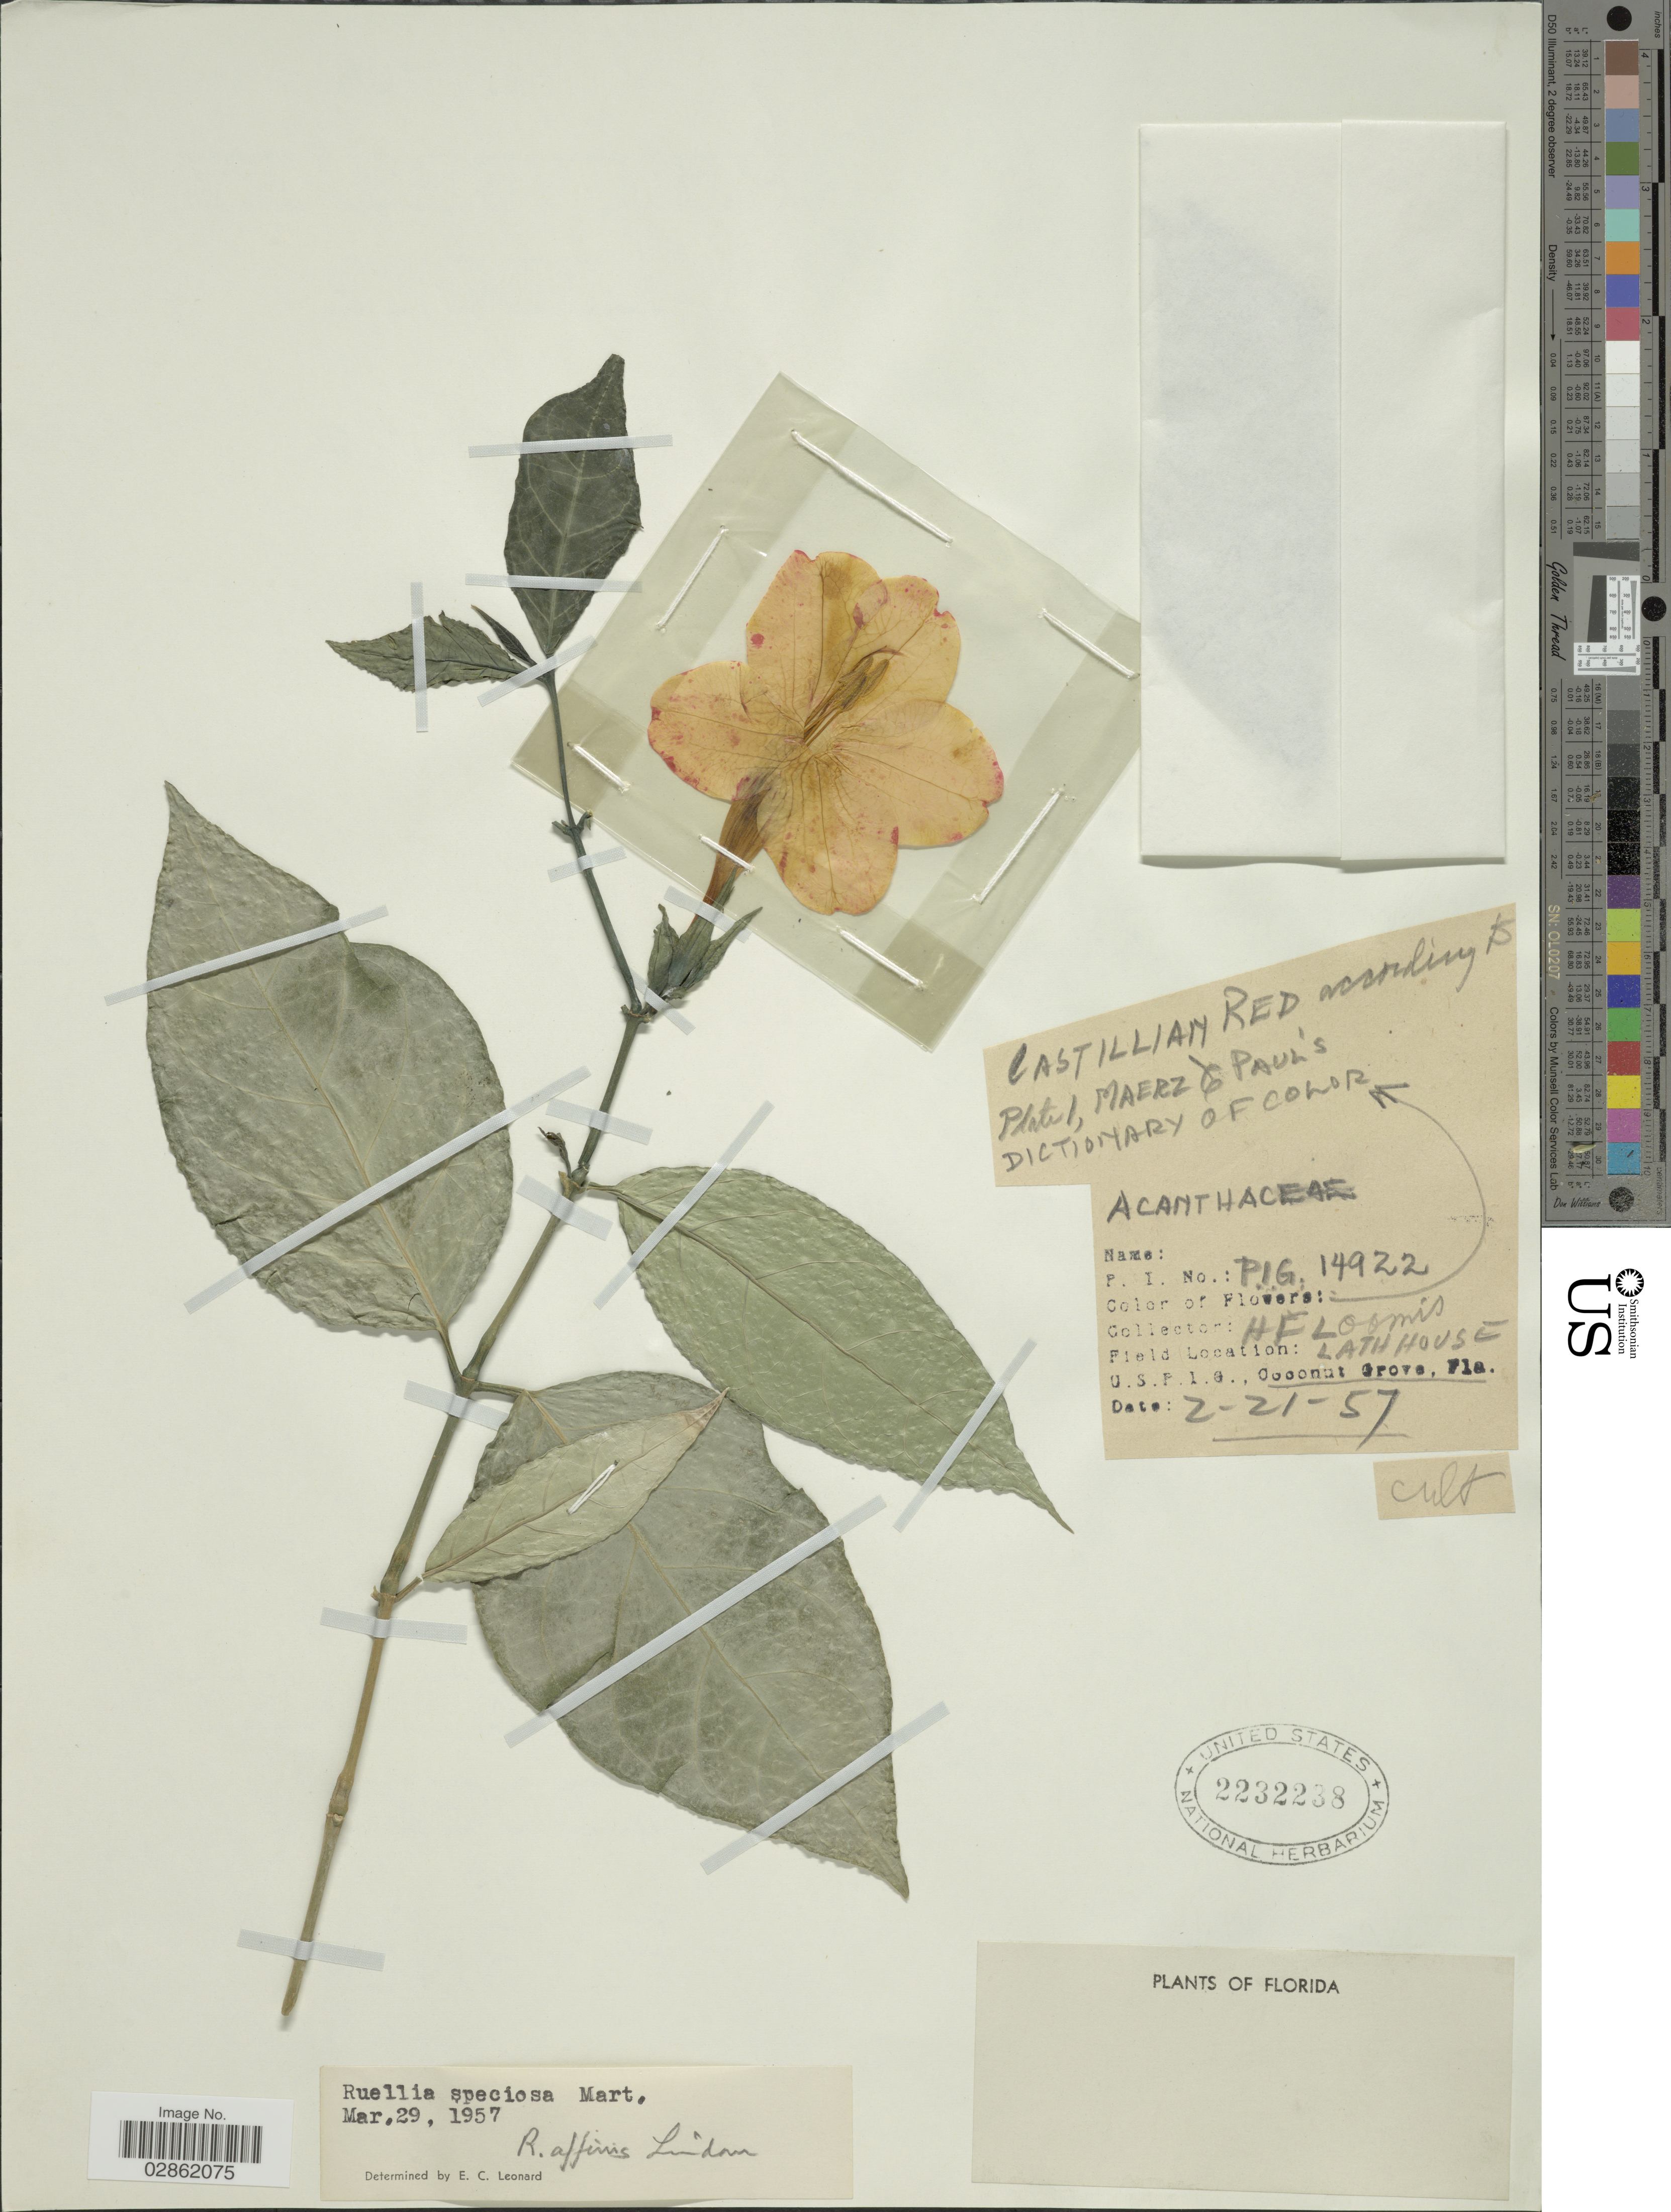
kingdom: Plantae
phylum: Tracheophyta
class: Magnoliopsida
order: Lamiales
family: Acanthaceae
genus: Ruellia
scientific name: Ruellia speciosa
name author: Mart. ex Nees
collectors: H. F. Loomis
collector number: PIG 14922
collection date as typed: Transcribed d/m/y: 21/2/57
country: United States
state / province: Florida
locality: Coconut Grove.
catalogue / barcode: US 2232238